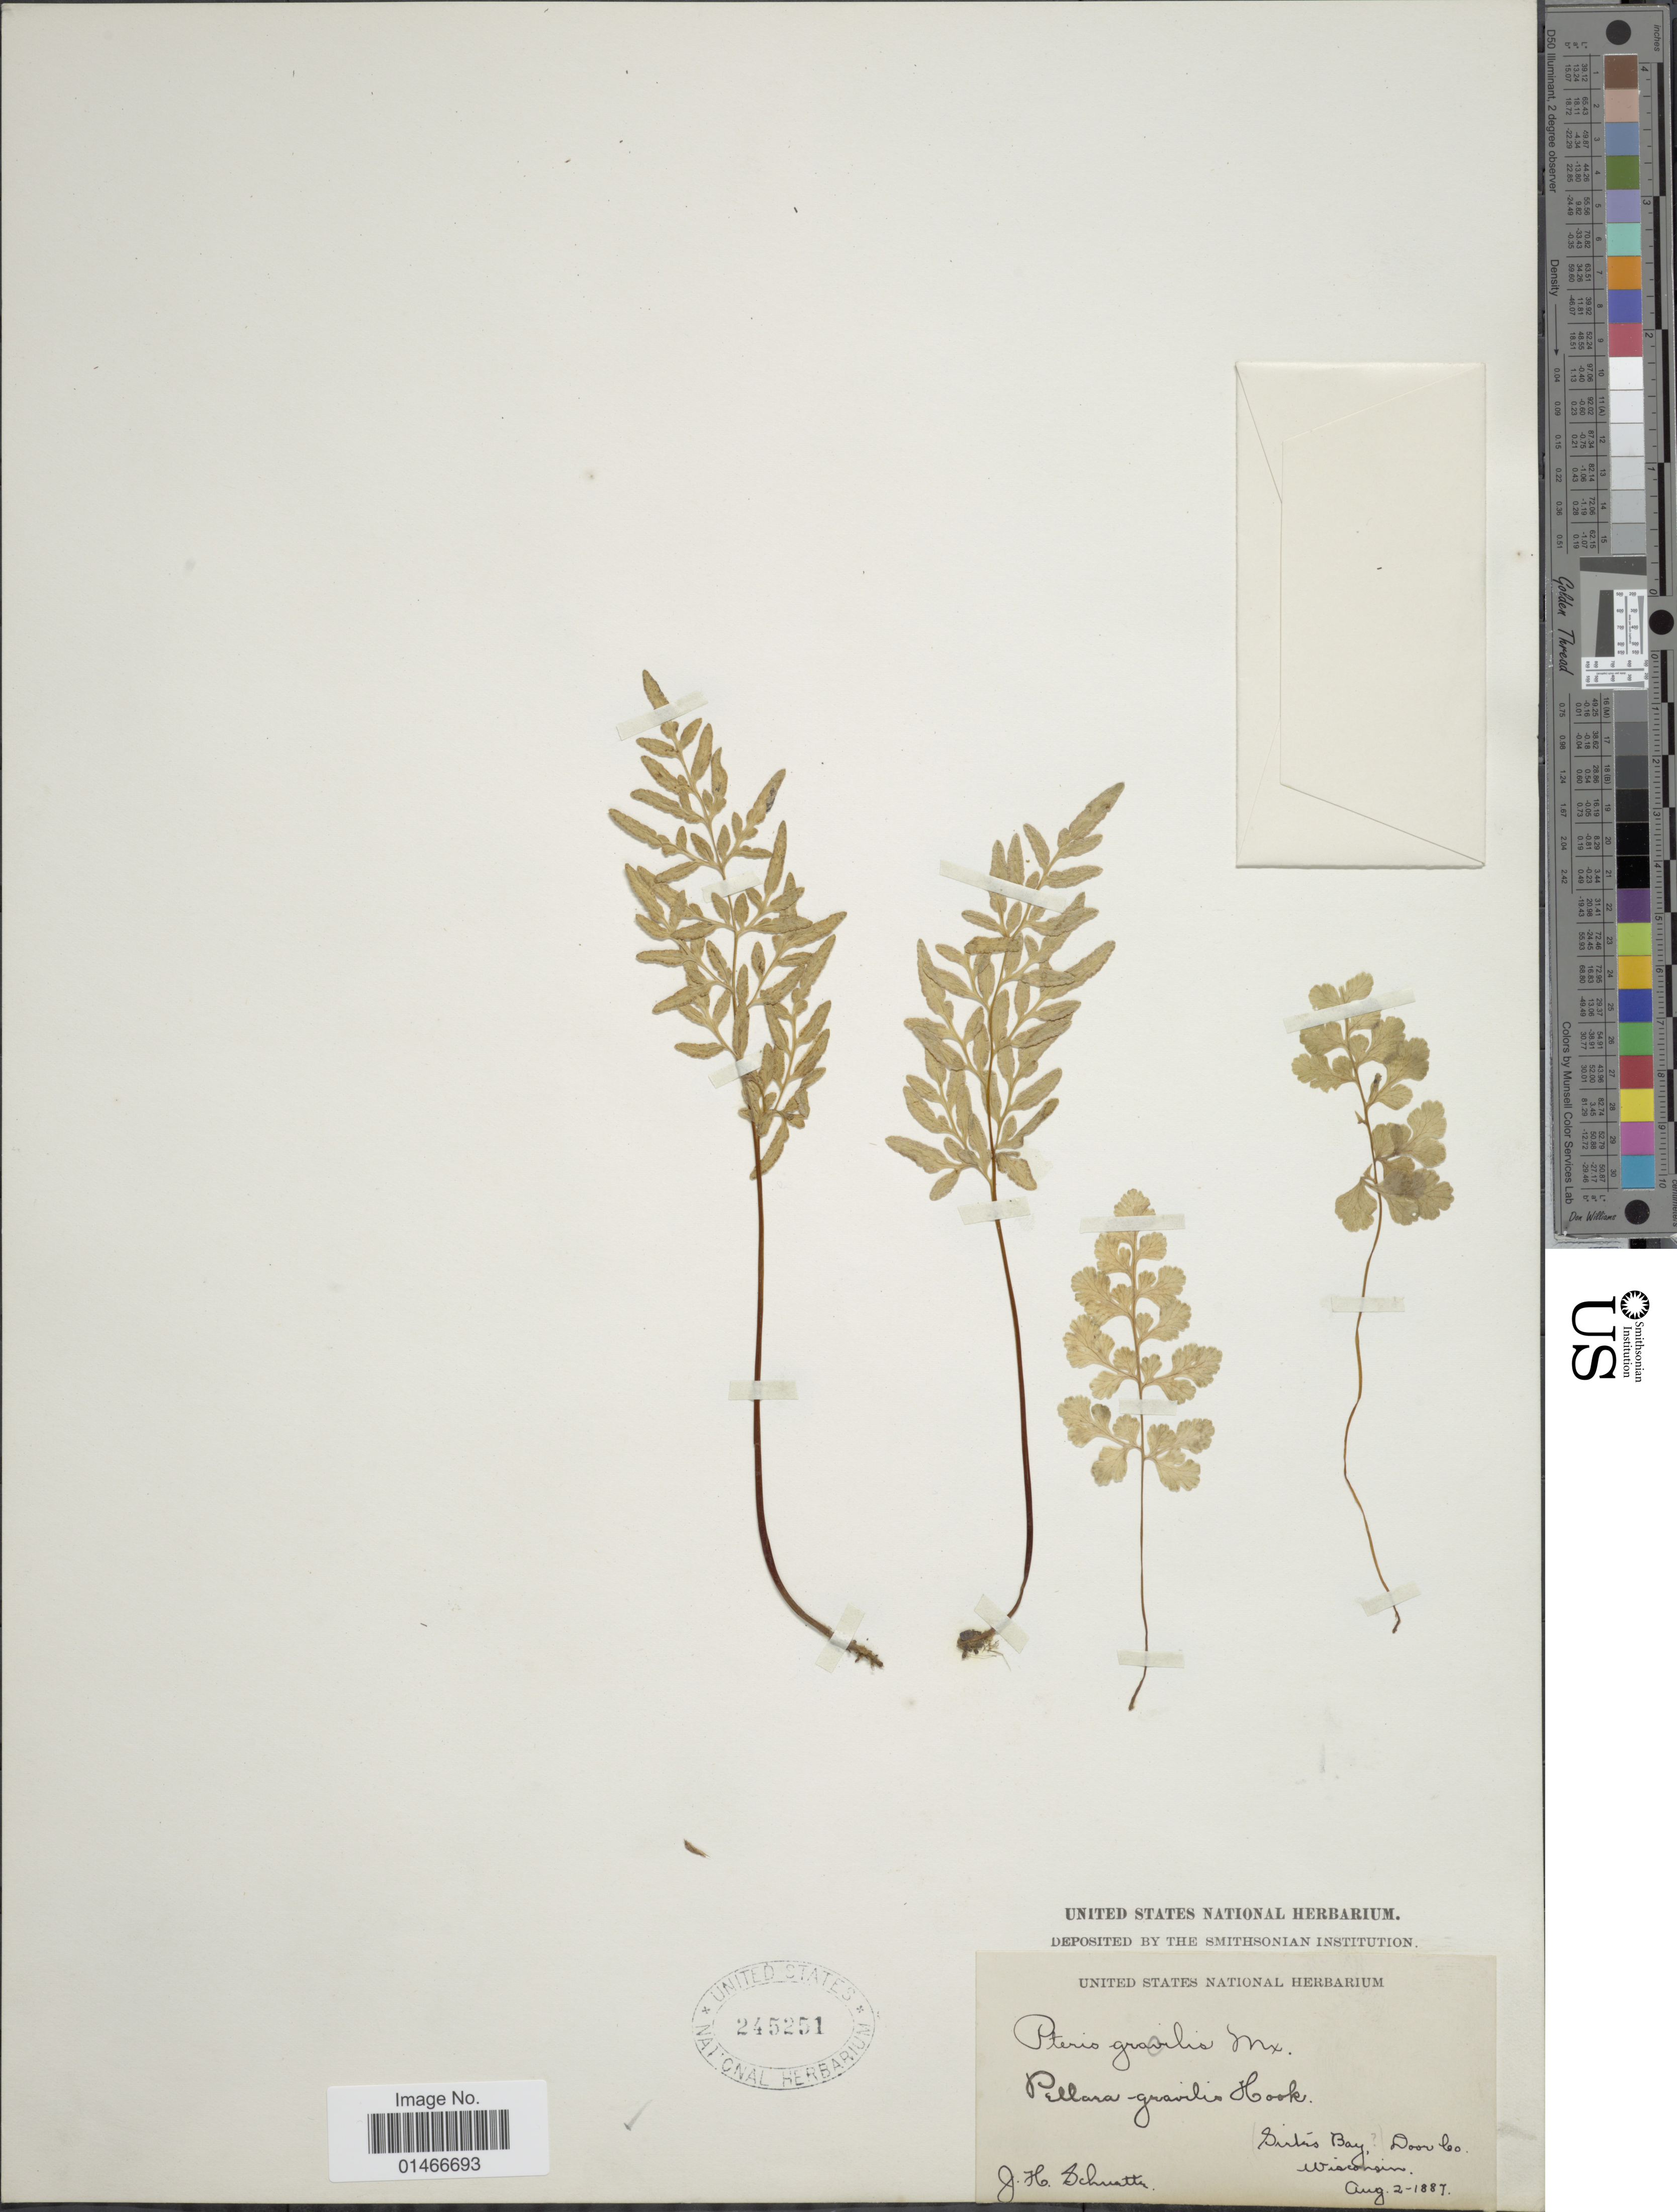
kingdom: Plantae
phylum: Tracheophyta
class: Polypodiopsida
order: Polypodiales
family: Pteridaceae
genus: Cryptogramma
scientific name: Cryptogramma stelleri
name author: (S.G. Gmel.) Prantl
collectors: J. H. Schuette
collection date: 1887-08-02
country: United States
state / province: Wisconsin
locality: Sirtus Bay, Door Co.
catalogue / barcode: US 245251